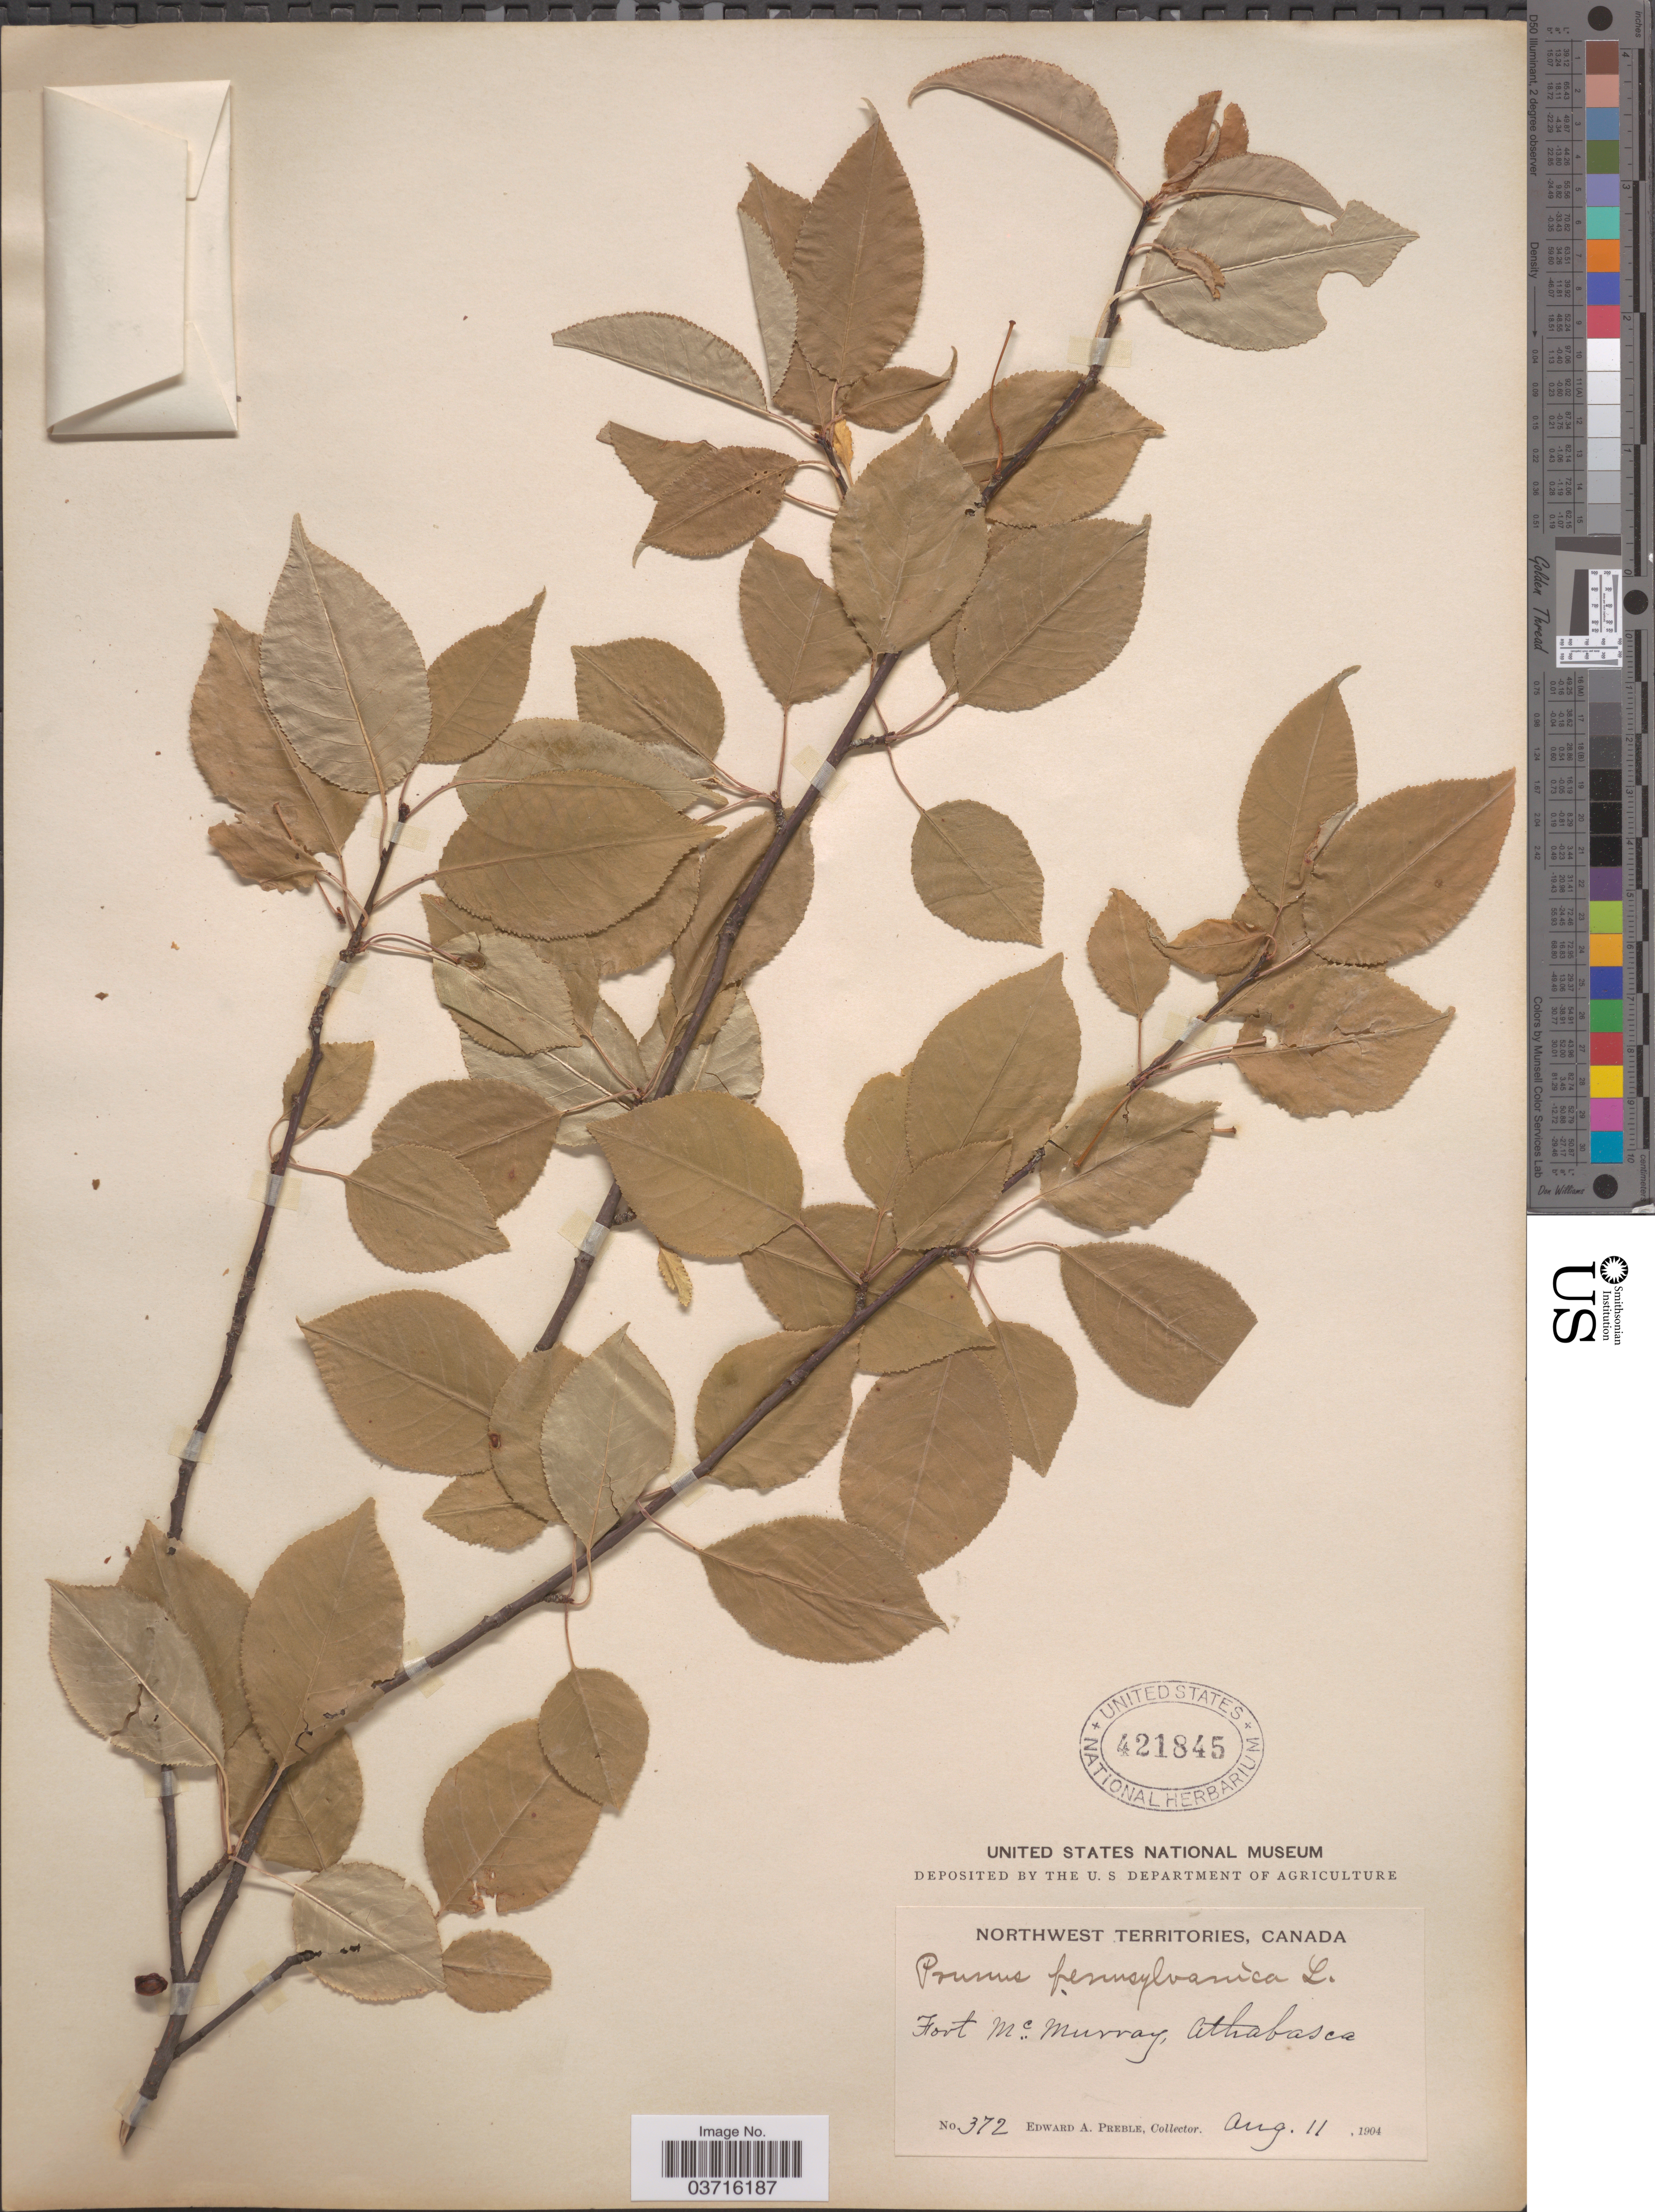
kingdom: Plantae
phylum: Tracheophyta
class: Magnoliopsida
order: Rosales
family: Rosaceae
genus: Prunus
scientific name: Prunus pensylvanica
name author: L. f.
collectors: E. Preble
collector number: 372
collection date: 1904-08-11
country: Canada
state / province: Northwest Territories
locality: Fort McMurray, Athabasca.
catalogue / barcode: US 421845